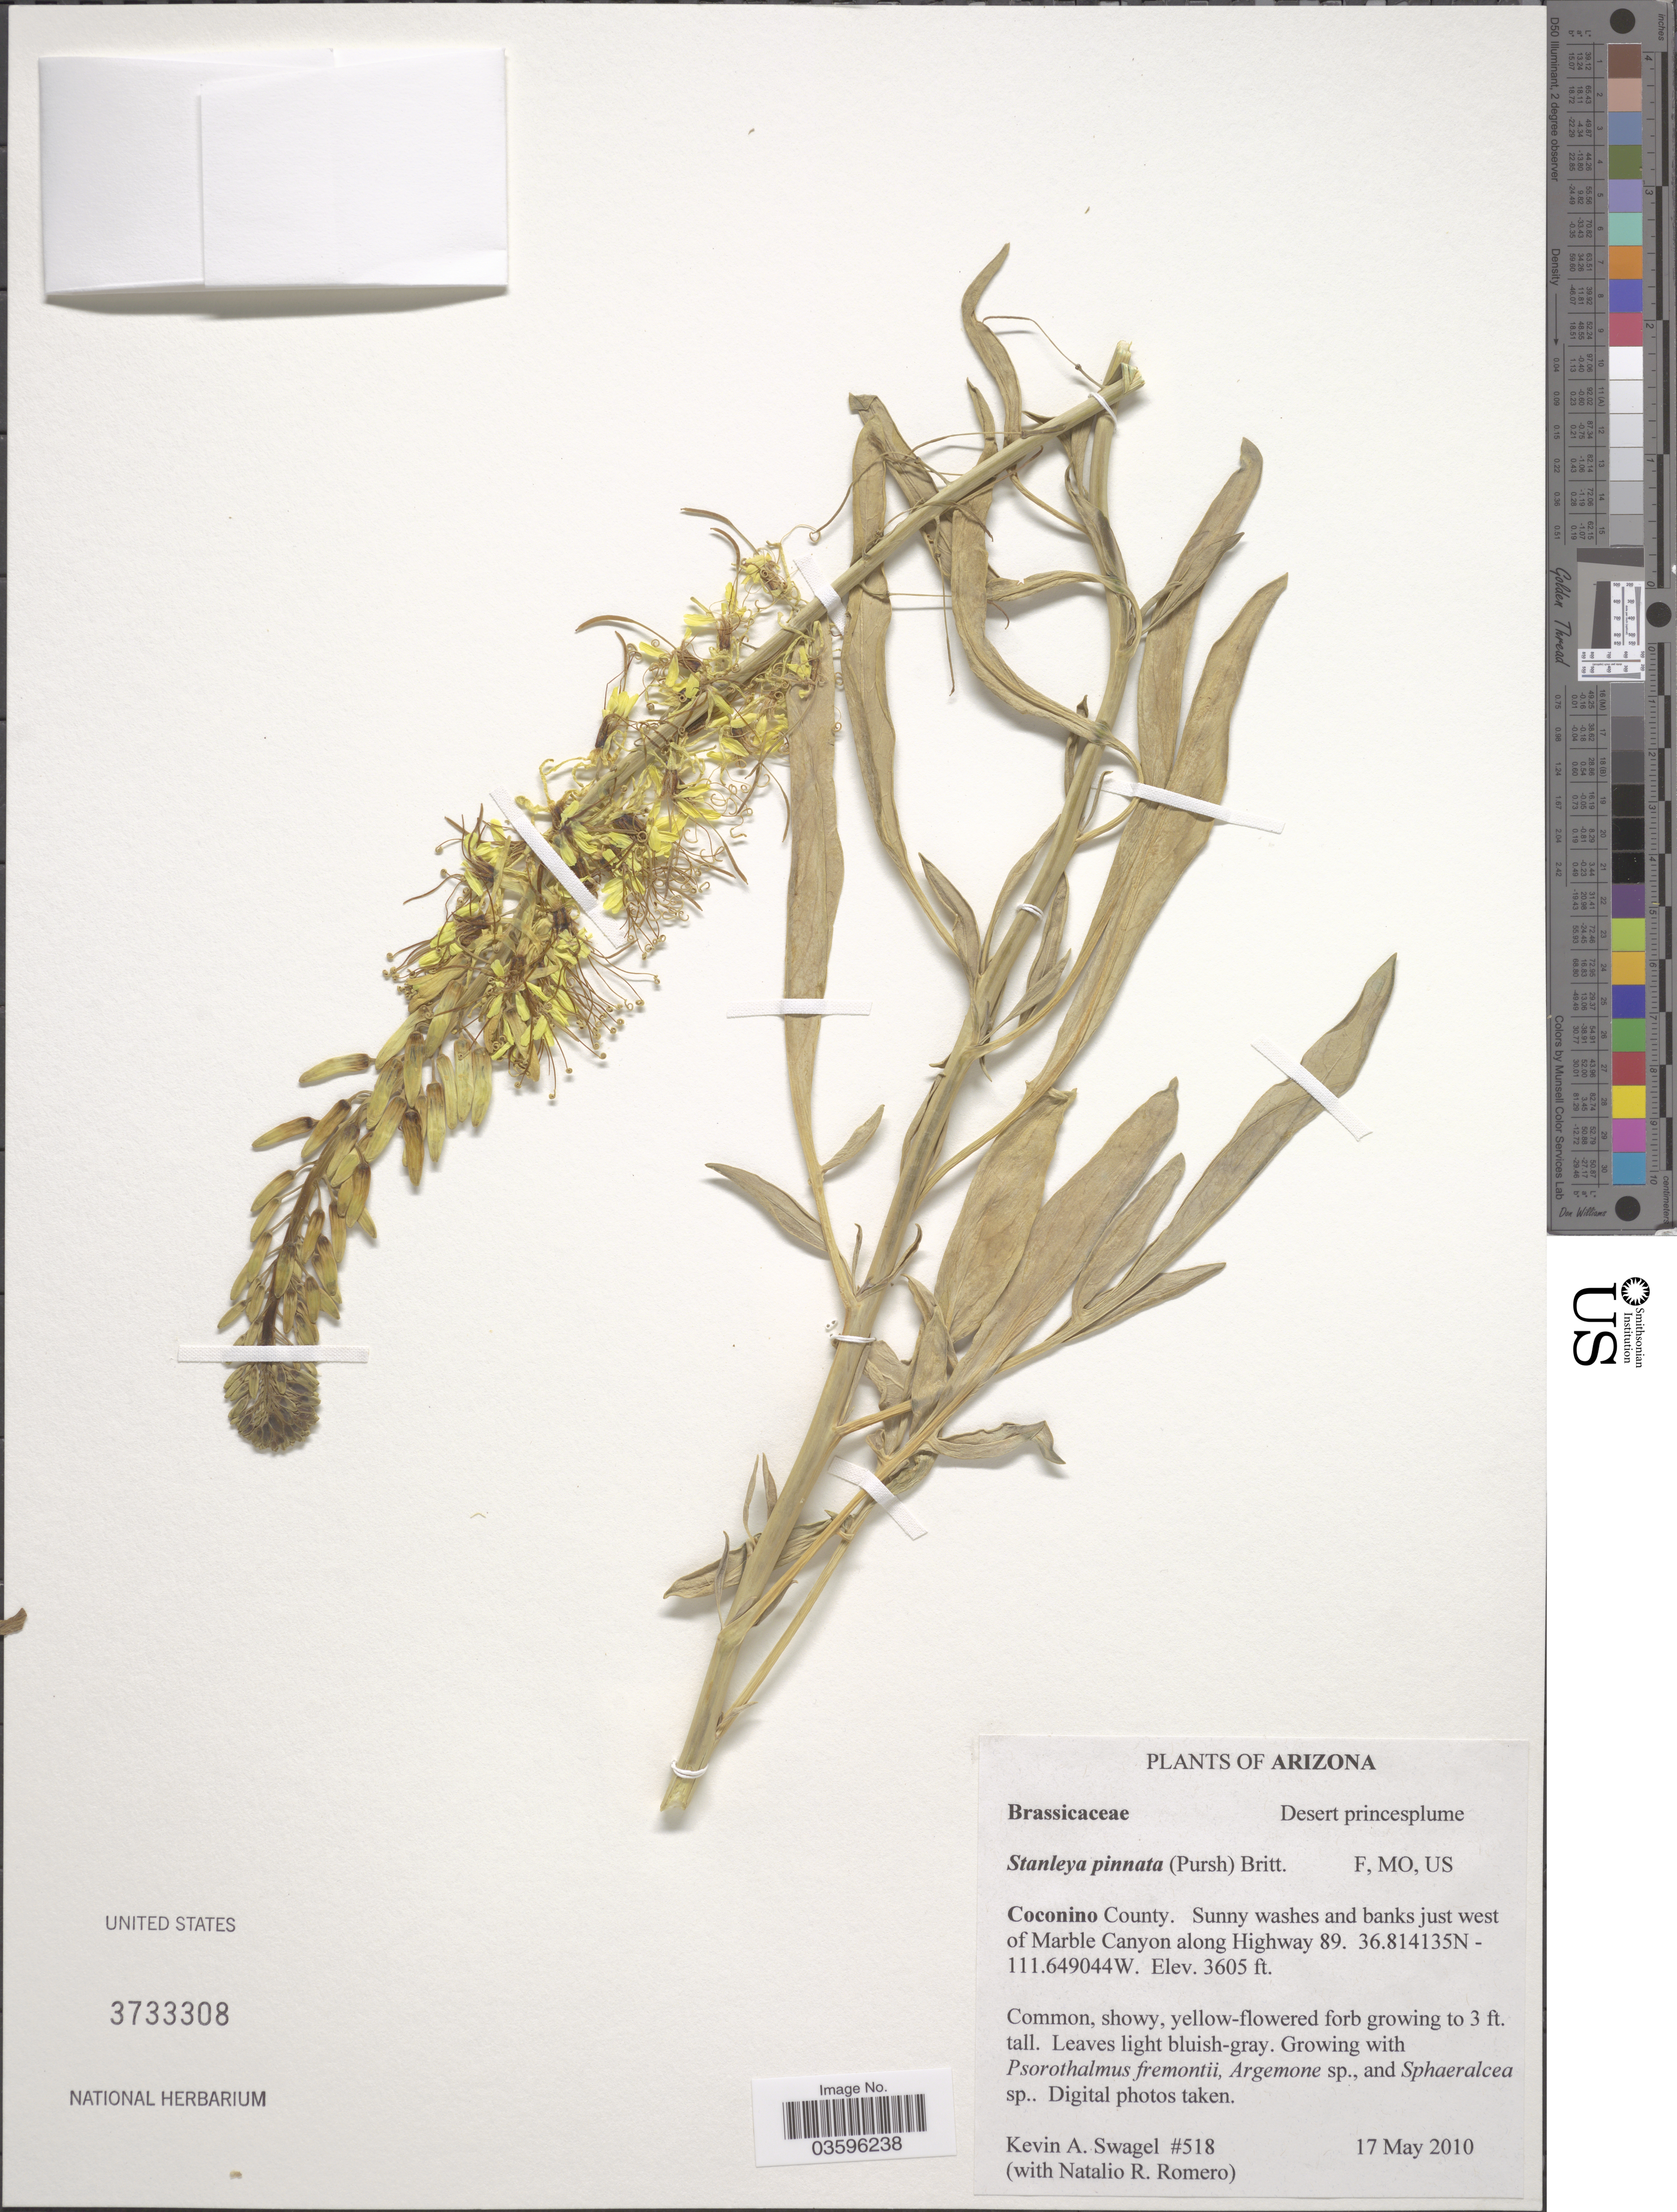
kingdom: Plantae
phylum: Tracheophyta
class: Magnoliopsida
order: Brassicales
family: Brassicaceae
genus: Stanleya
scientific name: Stanleya pinnata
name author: (Pursh) Britton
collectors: K. Swagel & N. Romero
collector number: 518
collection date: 2010-05-17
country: United States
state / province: Arizona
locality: Coconino County. Sunny washes and banks just west of Marble Canyon along Highway 89.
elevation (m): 1099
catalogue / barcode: US 3733308